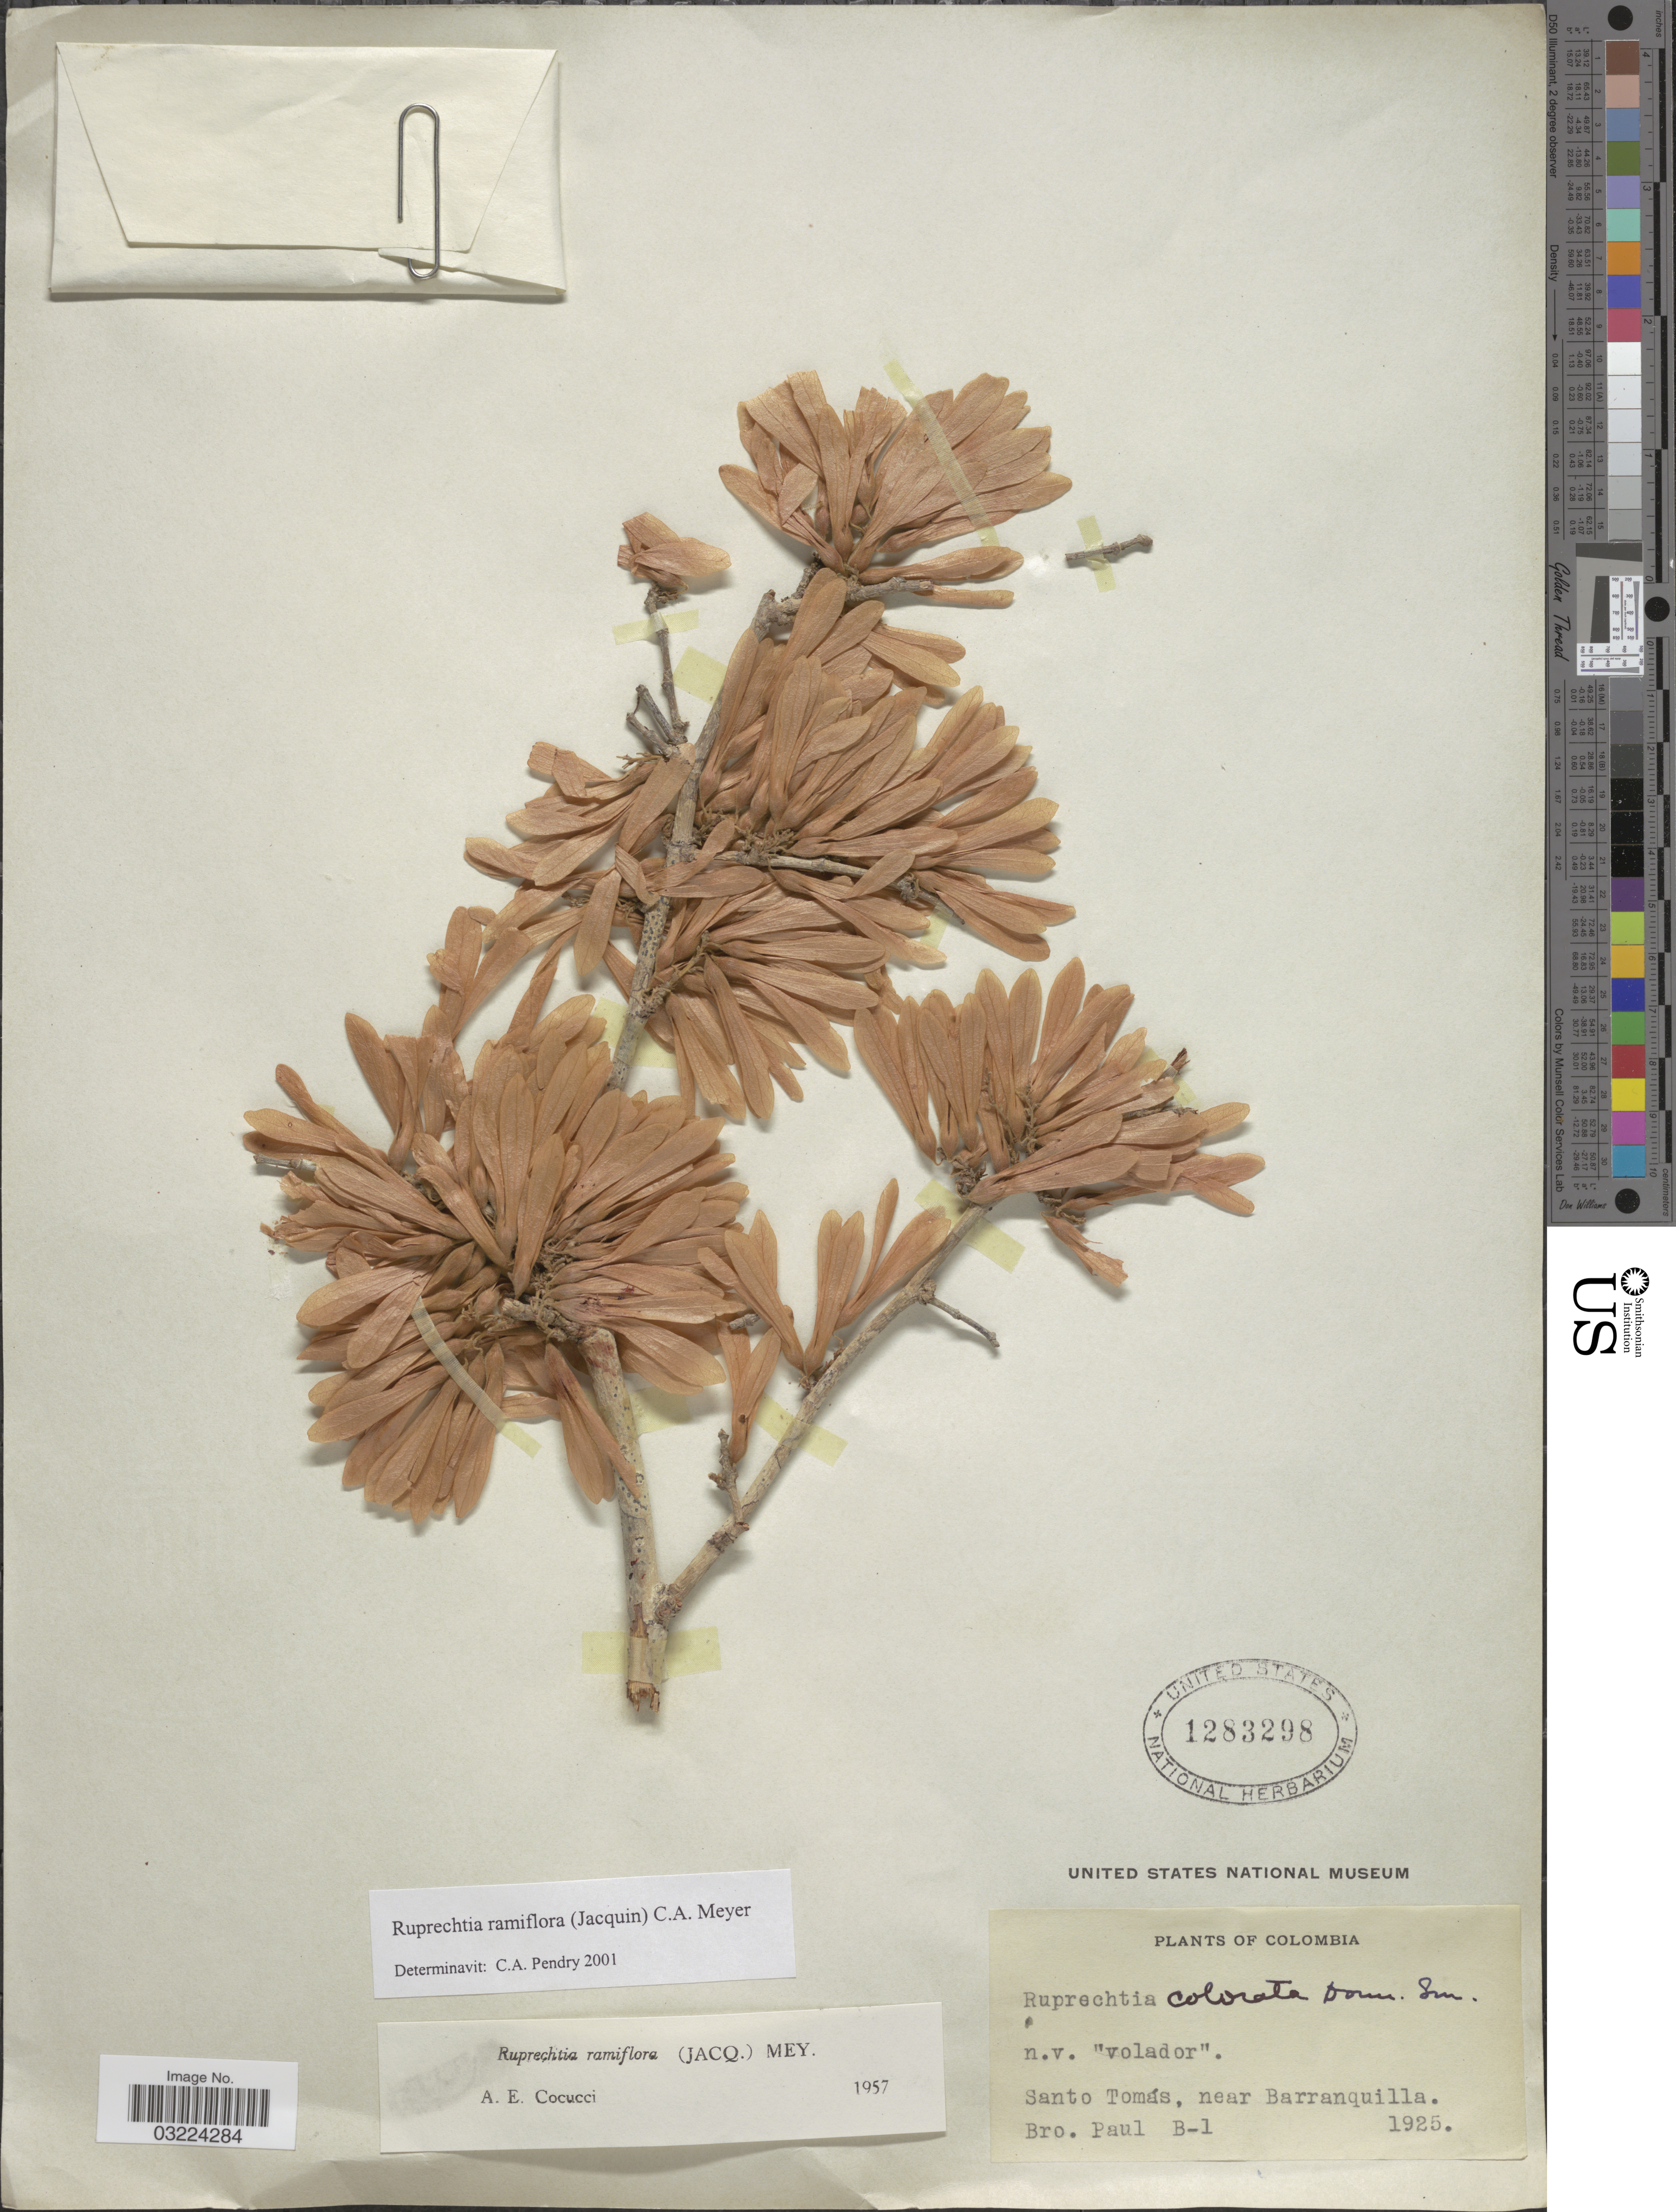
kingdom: Plantae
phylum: Tracheophyta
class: Magnoliopsida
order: Caryophyllales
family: Polygonaceae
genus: Ruprechtia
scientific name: Ruprechtia ramiflora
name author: (Jacq.) C.A. Mey.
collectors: B. Paul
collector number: B-1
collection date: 1925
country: Colombia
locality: Santo Tomás, near Barranquilla.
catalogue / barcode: US 1283298